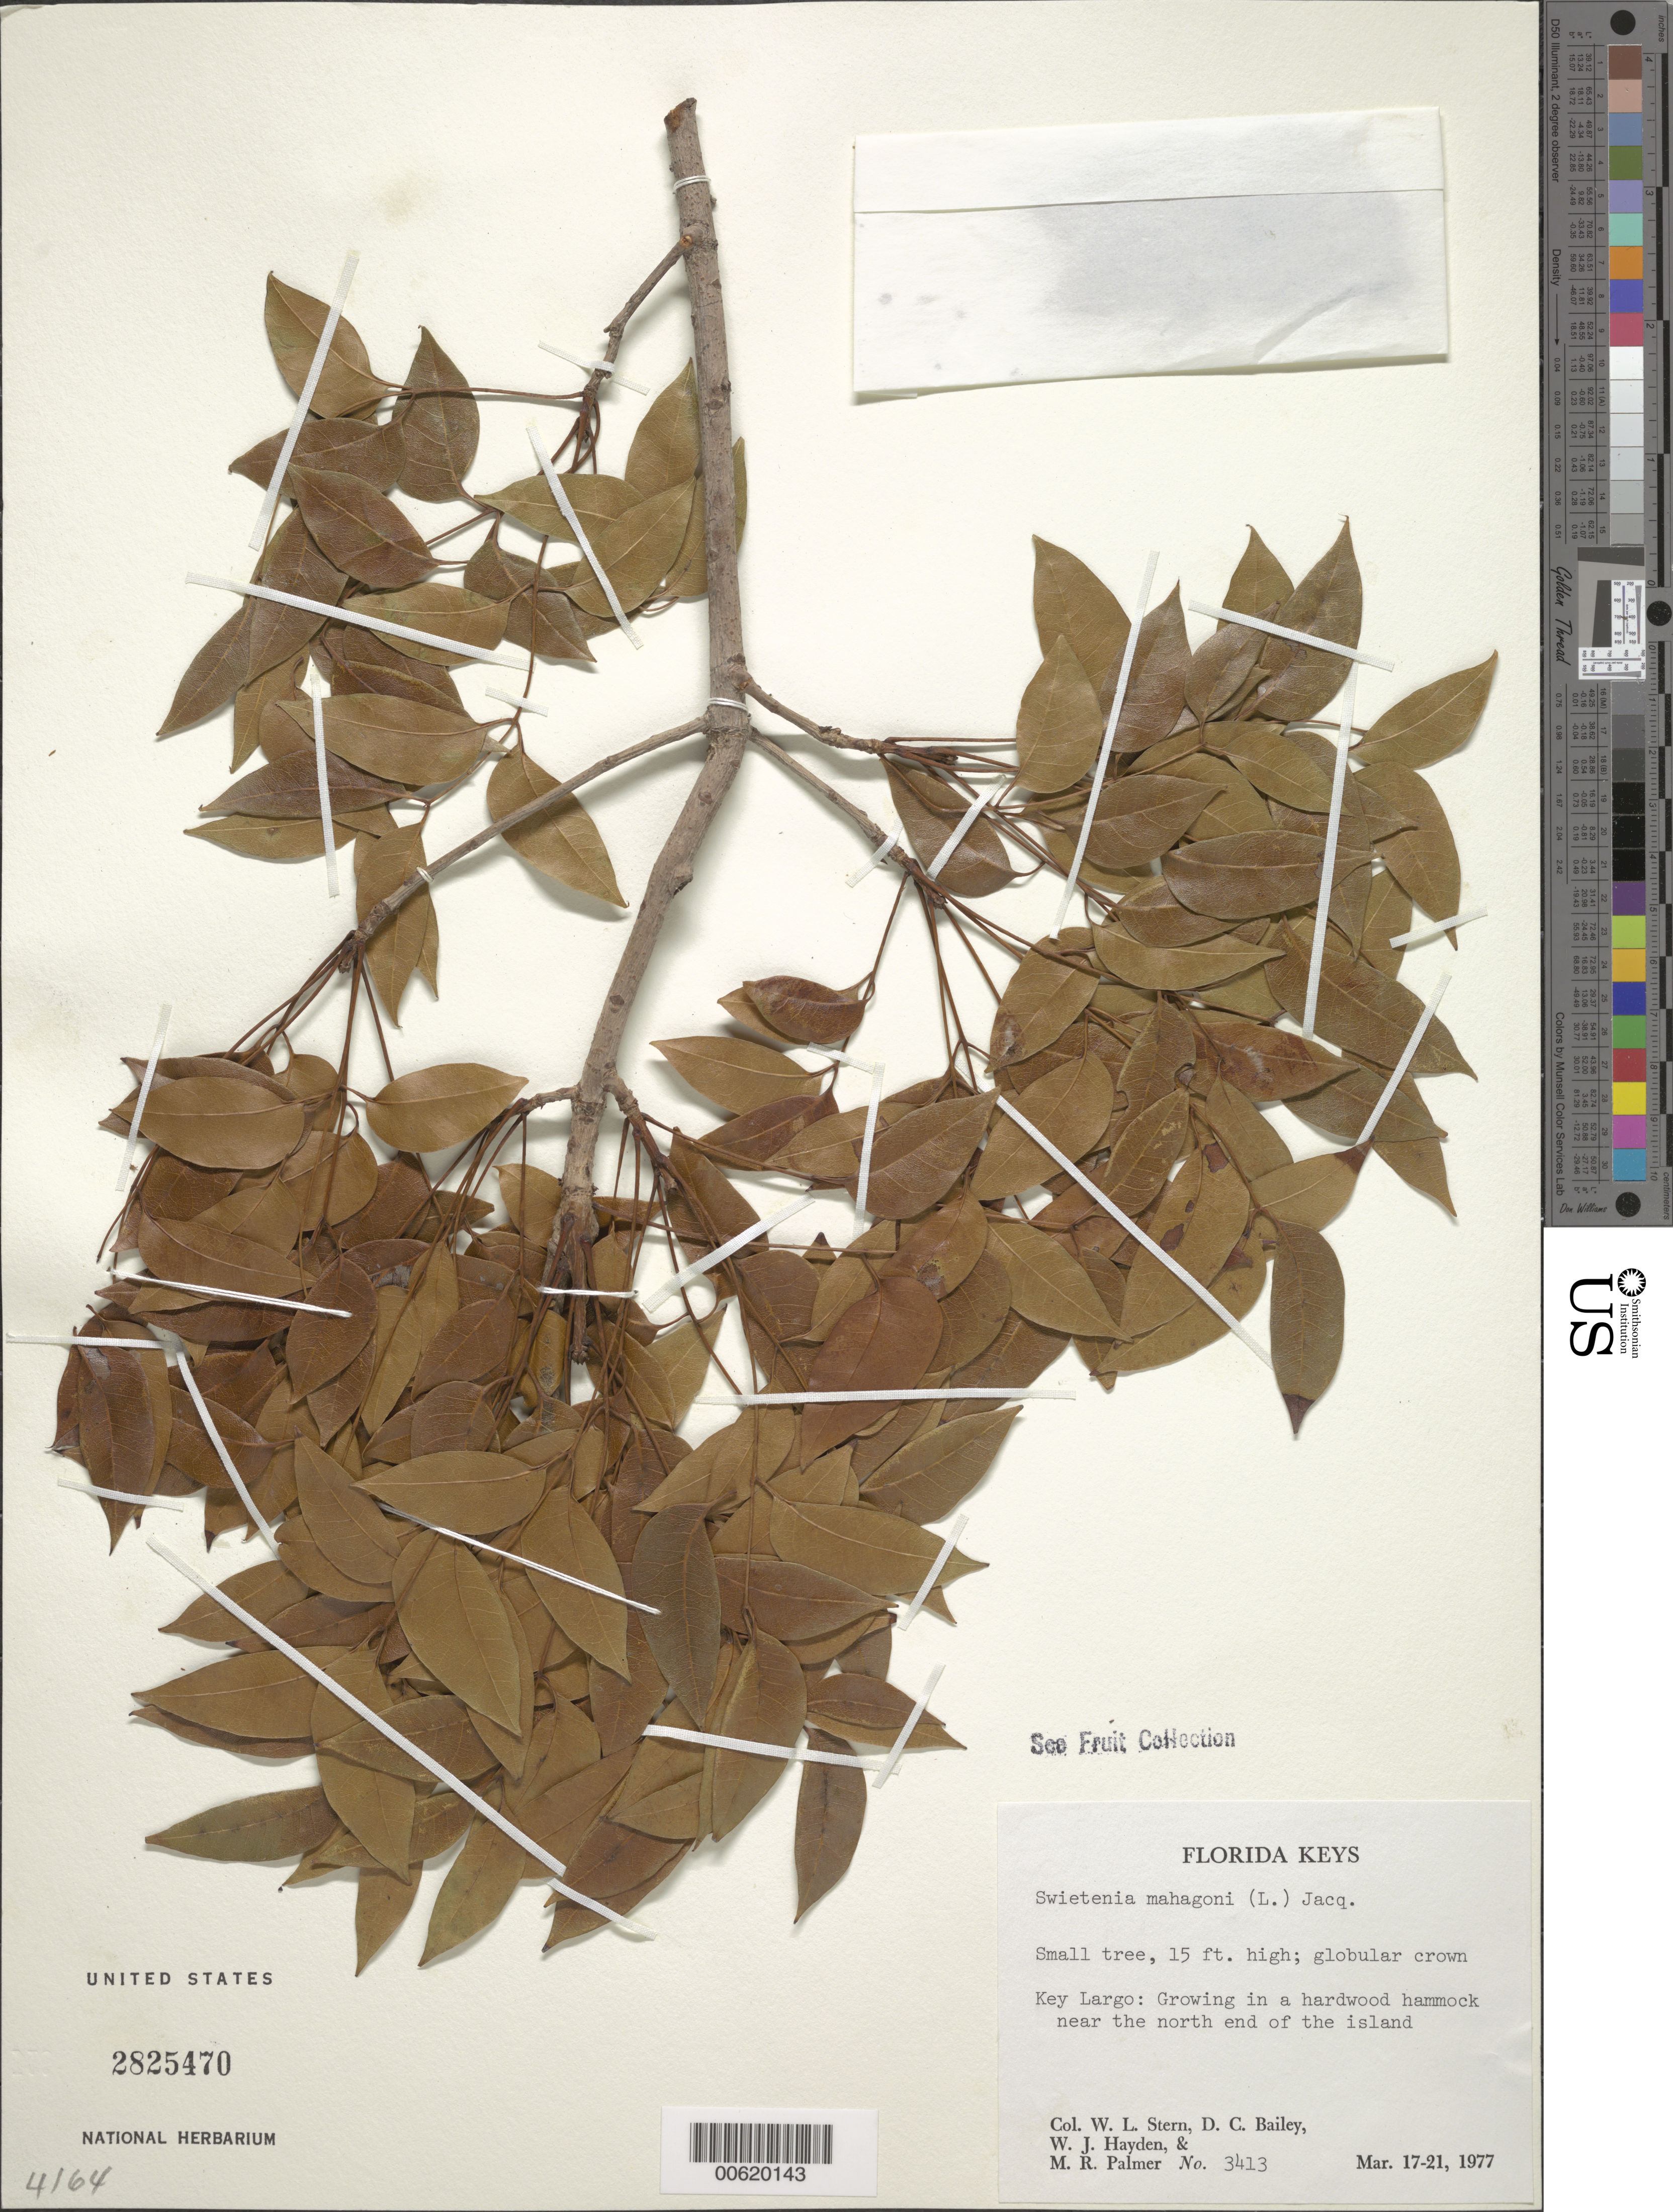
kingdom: Plantae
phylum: Tracheophyta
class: Magnoliopsida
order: Sapindales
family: Meliaceae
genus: Swietenia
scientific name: Swietenia mahagoni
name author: (L.) Jacq.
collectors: W. L. Stern, D. C. Bailey, W. Hayden & M. R. Palmer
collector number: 3413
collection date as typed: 17 Mar 1977 to 21 Mar 1977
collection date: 1977-03-17/1977-03-21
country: United States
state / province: Florida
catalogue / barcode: US 2825470